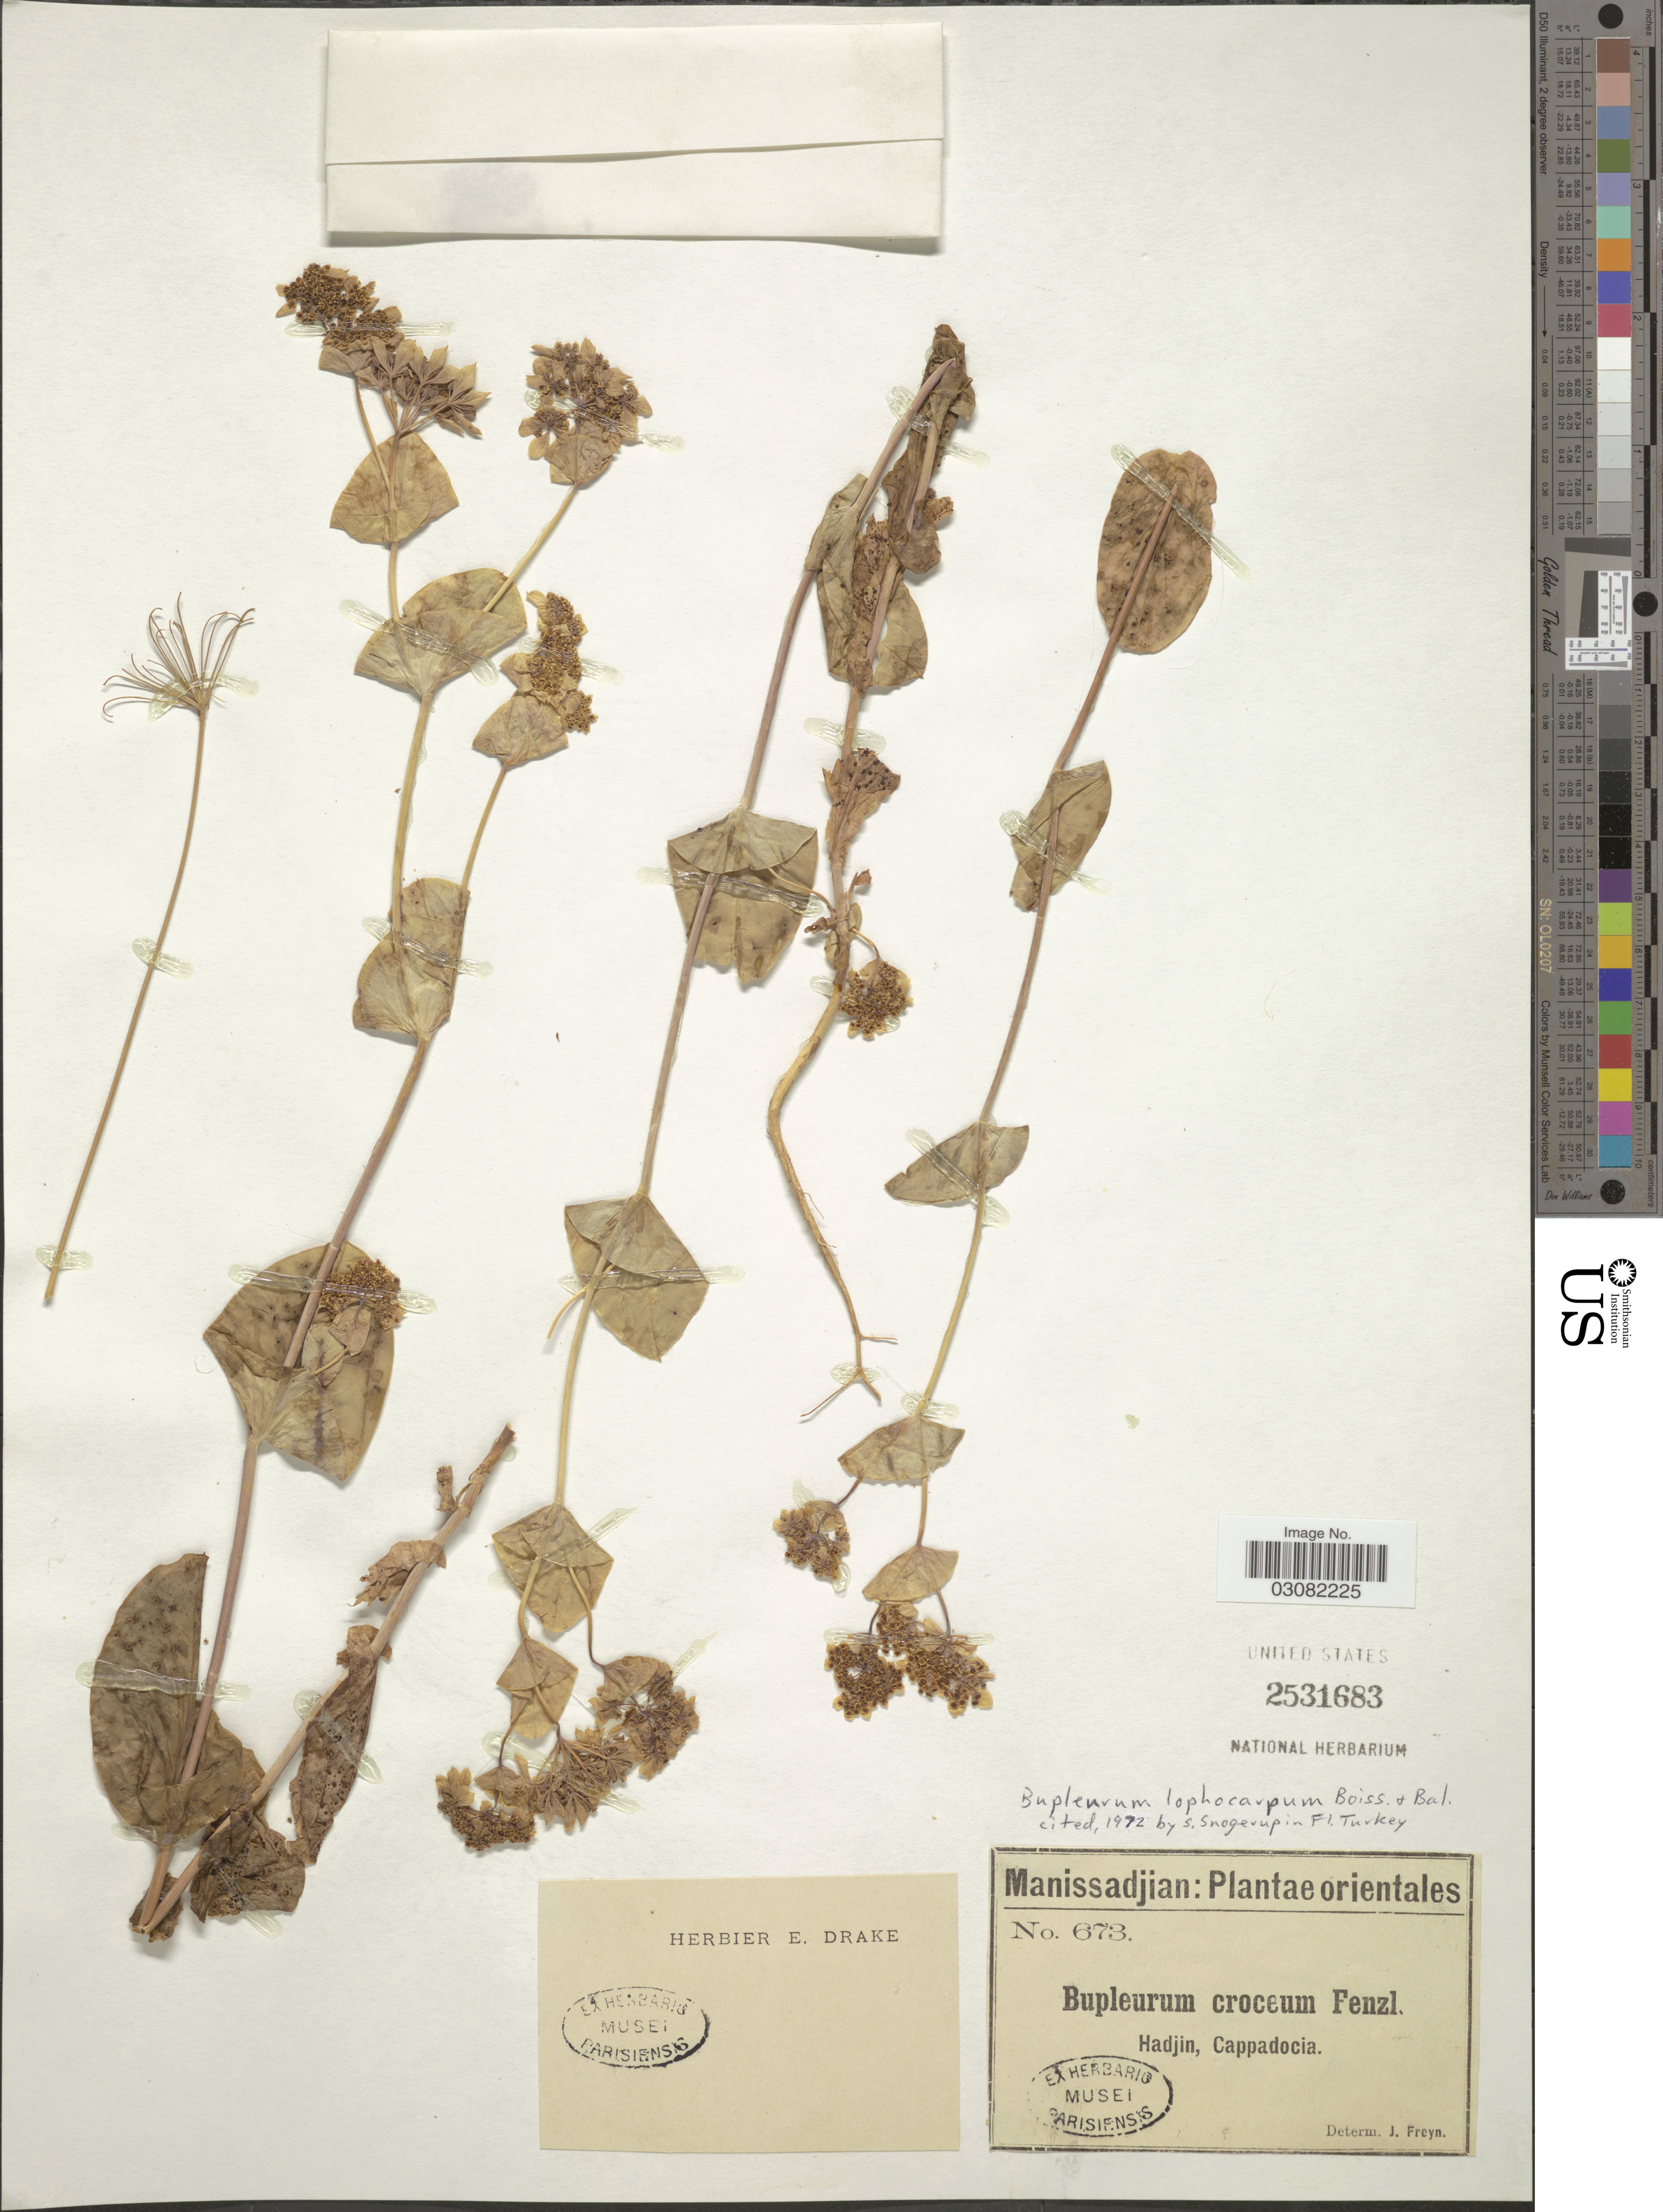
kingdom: Plantae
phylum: Tracheophyta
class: Magnoliopsida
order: Apiales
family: Apiaceae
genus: Bupleurum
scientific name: Bupleurum lophocarpum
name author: Boiss. & Balansa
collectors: -. Manissadjian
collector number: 673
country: Turkey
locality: Hadjin, Cappadocia.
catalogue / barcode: US 2531683